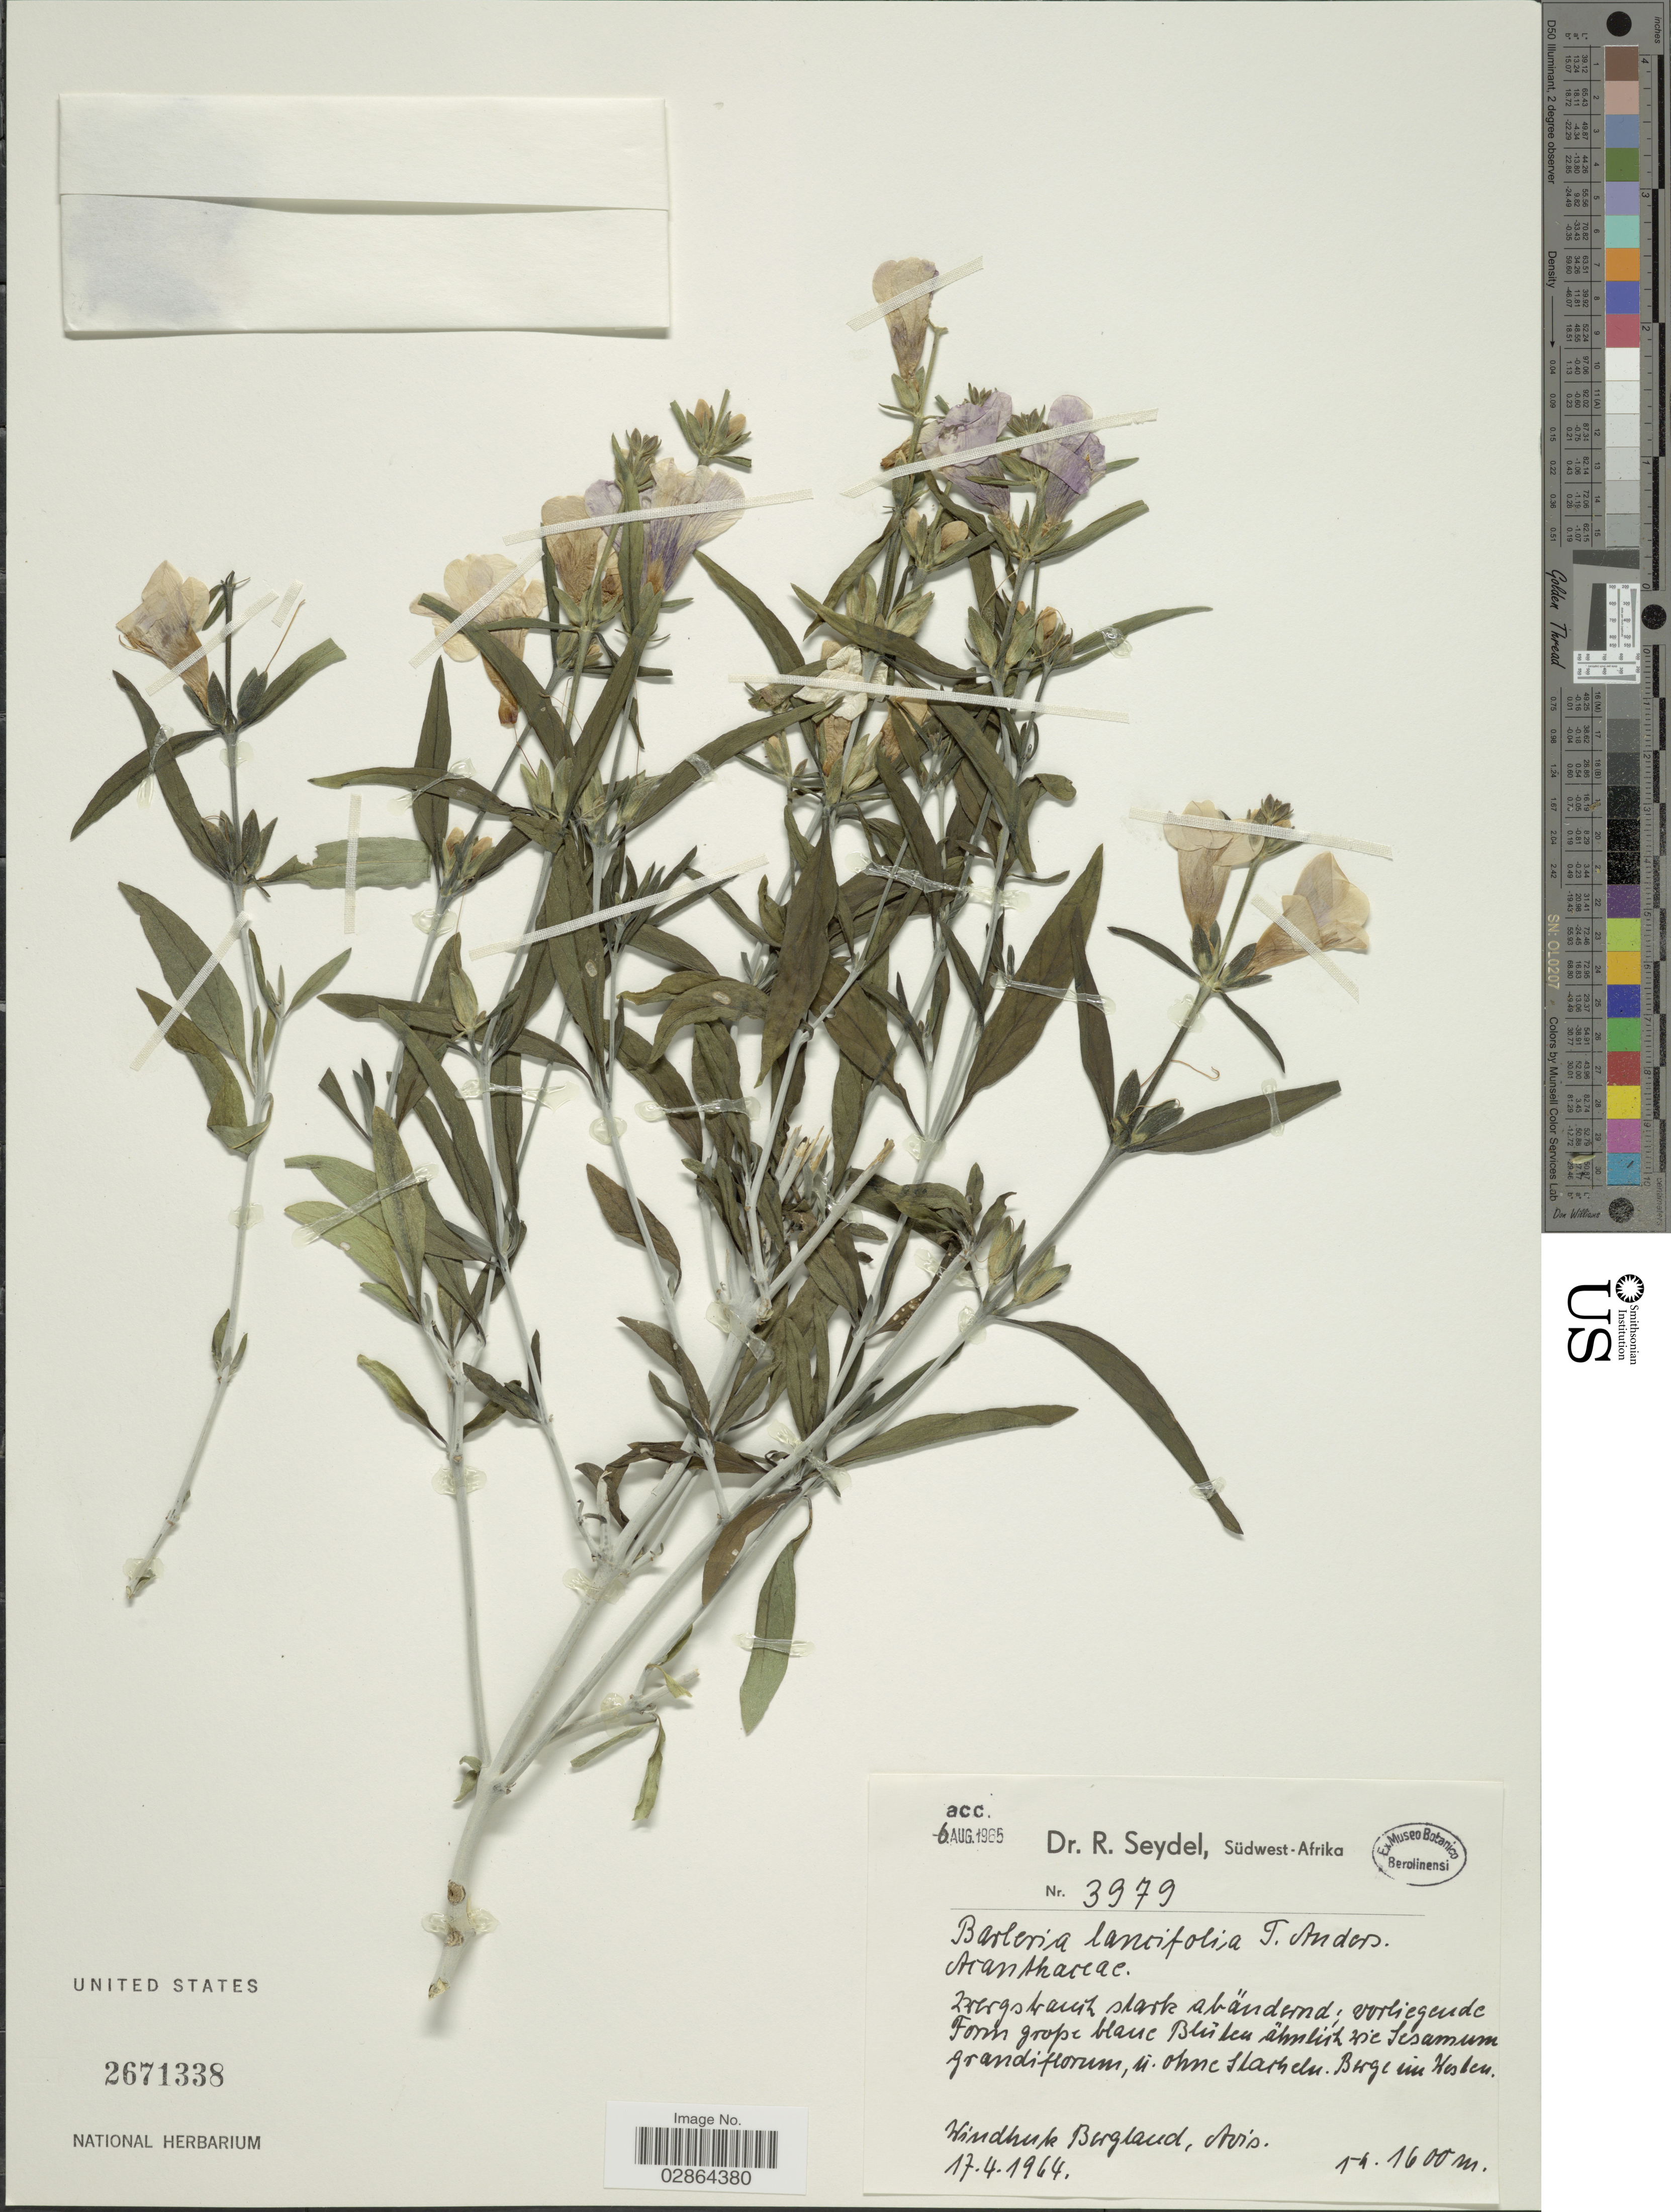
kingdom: Plantae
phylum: Tracheophyta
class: Magnoliopsida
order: Lamiales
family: Acanthaceae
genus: Barleria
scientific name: Barleria lancifolia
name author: T. Anderson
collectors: R. Seydel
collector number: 3979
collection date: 1964-04-17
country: Namibia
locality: Südwest-Afrika. Windhuk Bergland, Avis.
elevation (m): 1600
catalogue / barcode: US 2671338